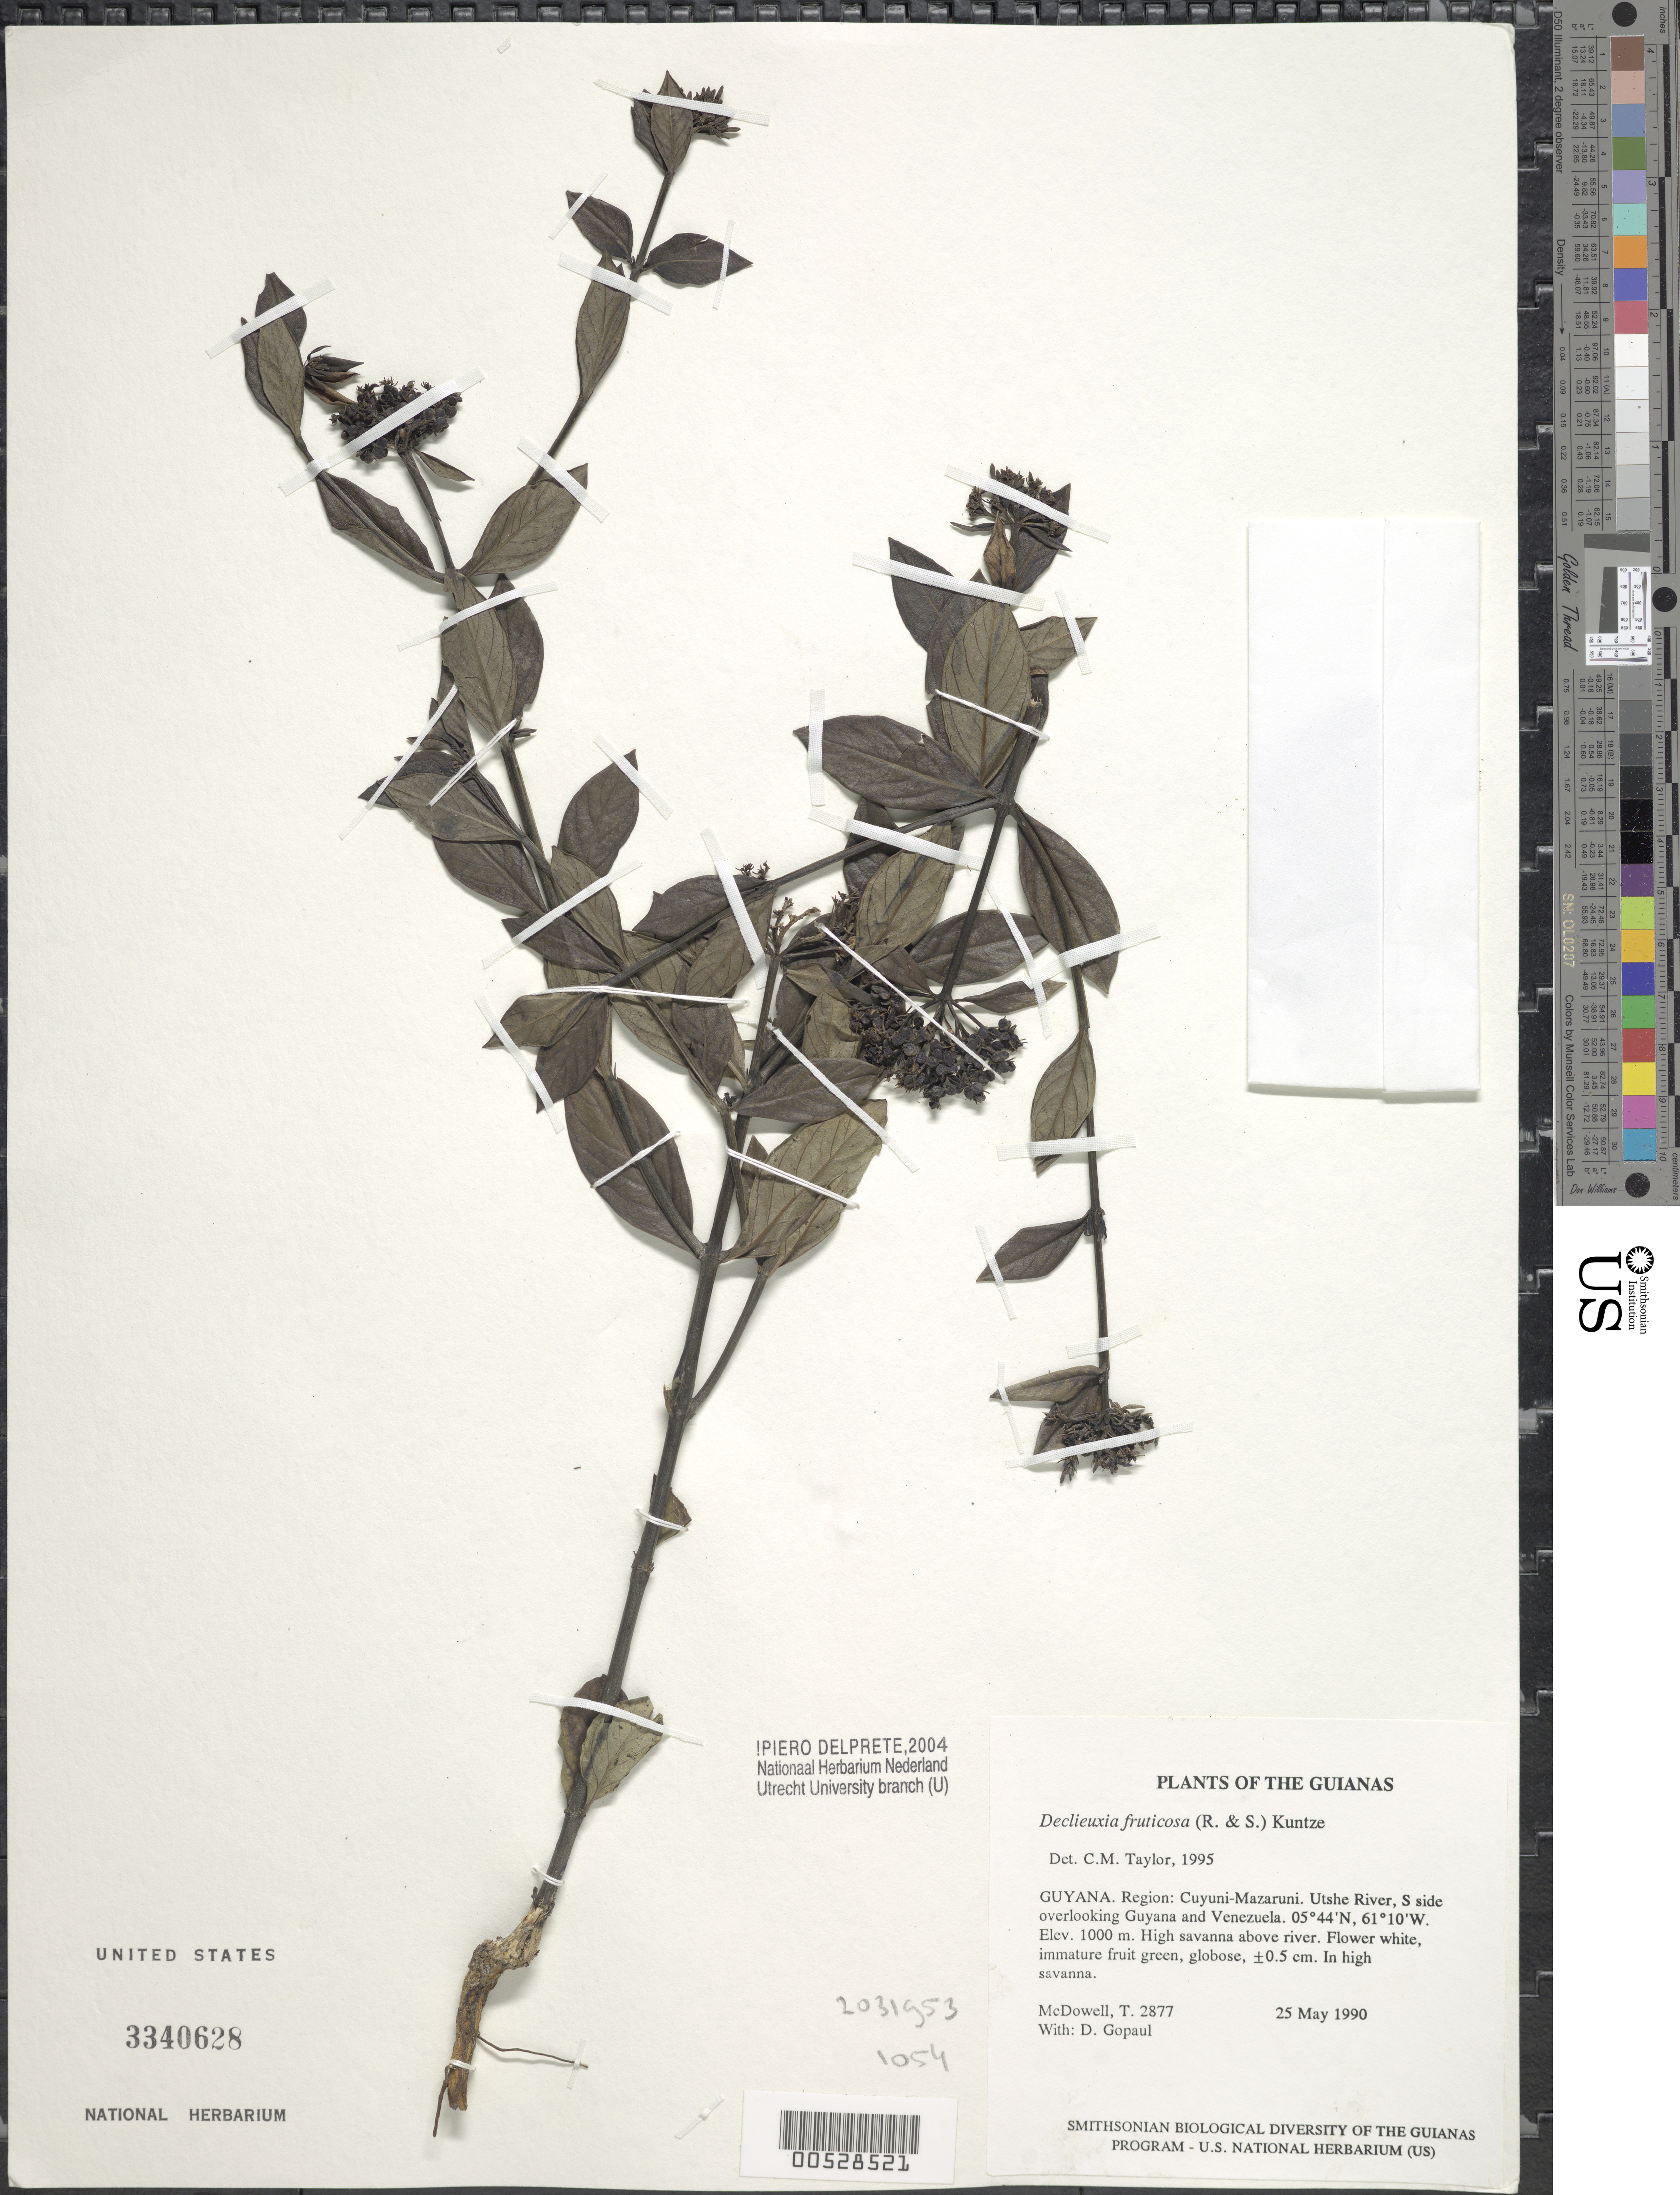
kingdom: Plantae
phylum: Tracheophyta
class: Magnoliopsida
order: Gentianales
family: Rubiaceae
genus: Declieuxia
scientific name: Declieuxia fruticosa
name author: (Willd. ex Roem. & Schult.) Kuntze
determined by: Taylor, Charlotte M.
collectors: T. McDowell & D. Gopaul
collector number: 2877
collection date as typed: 25 May 1990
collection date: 1990-05-25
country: Guyana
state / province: Cuyuni-Mazaruni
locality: Utshi River, south side overlooking Guyana & Venezuela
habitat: High savanna above river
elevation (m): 1000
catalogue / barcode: US 3340628